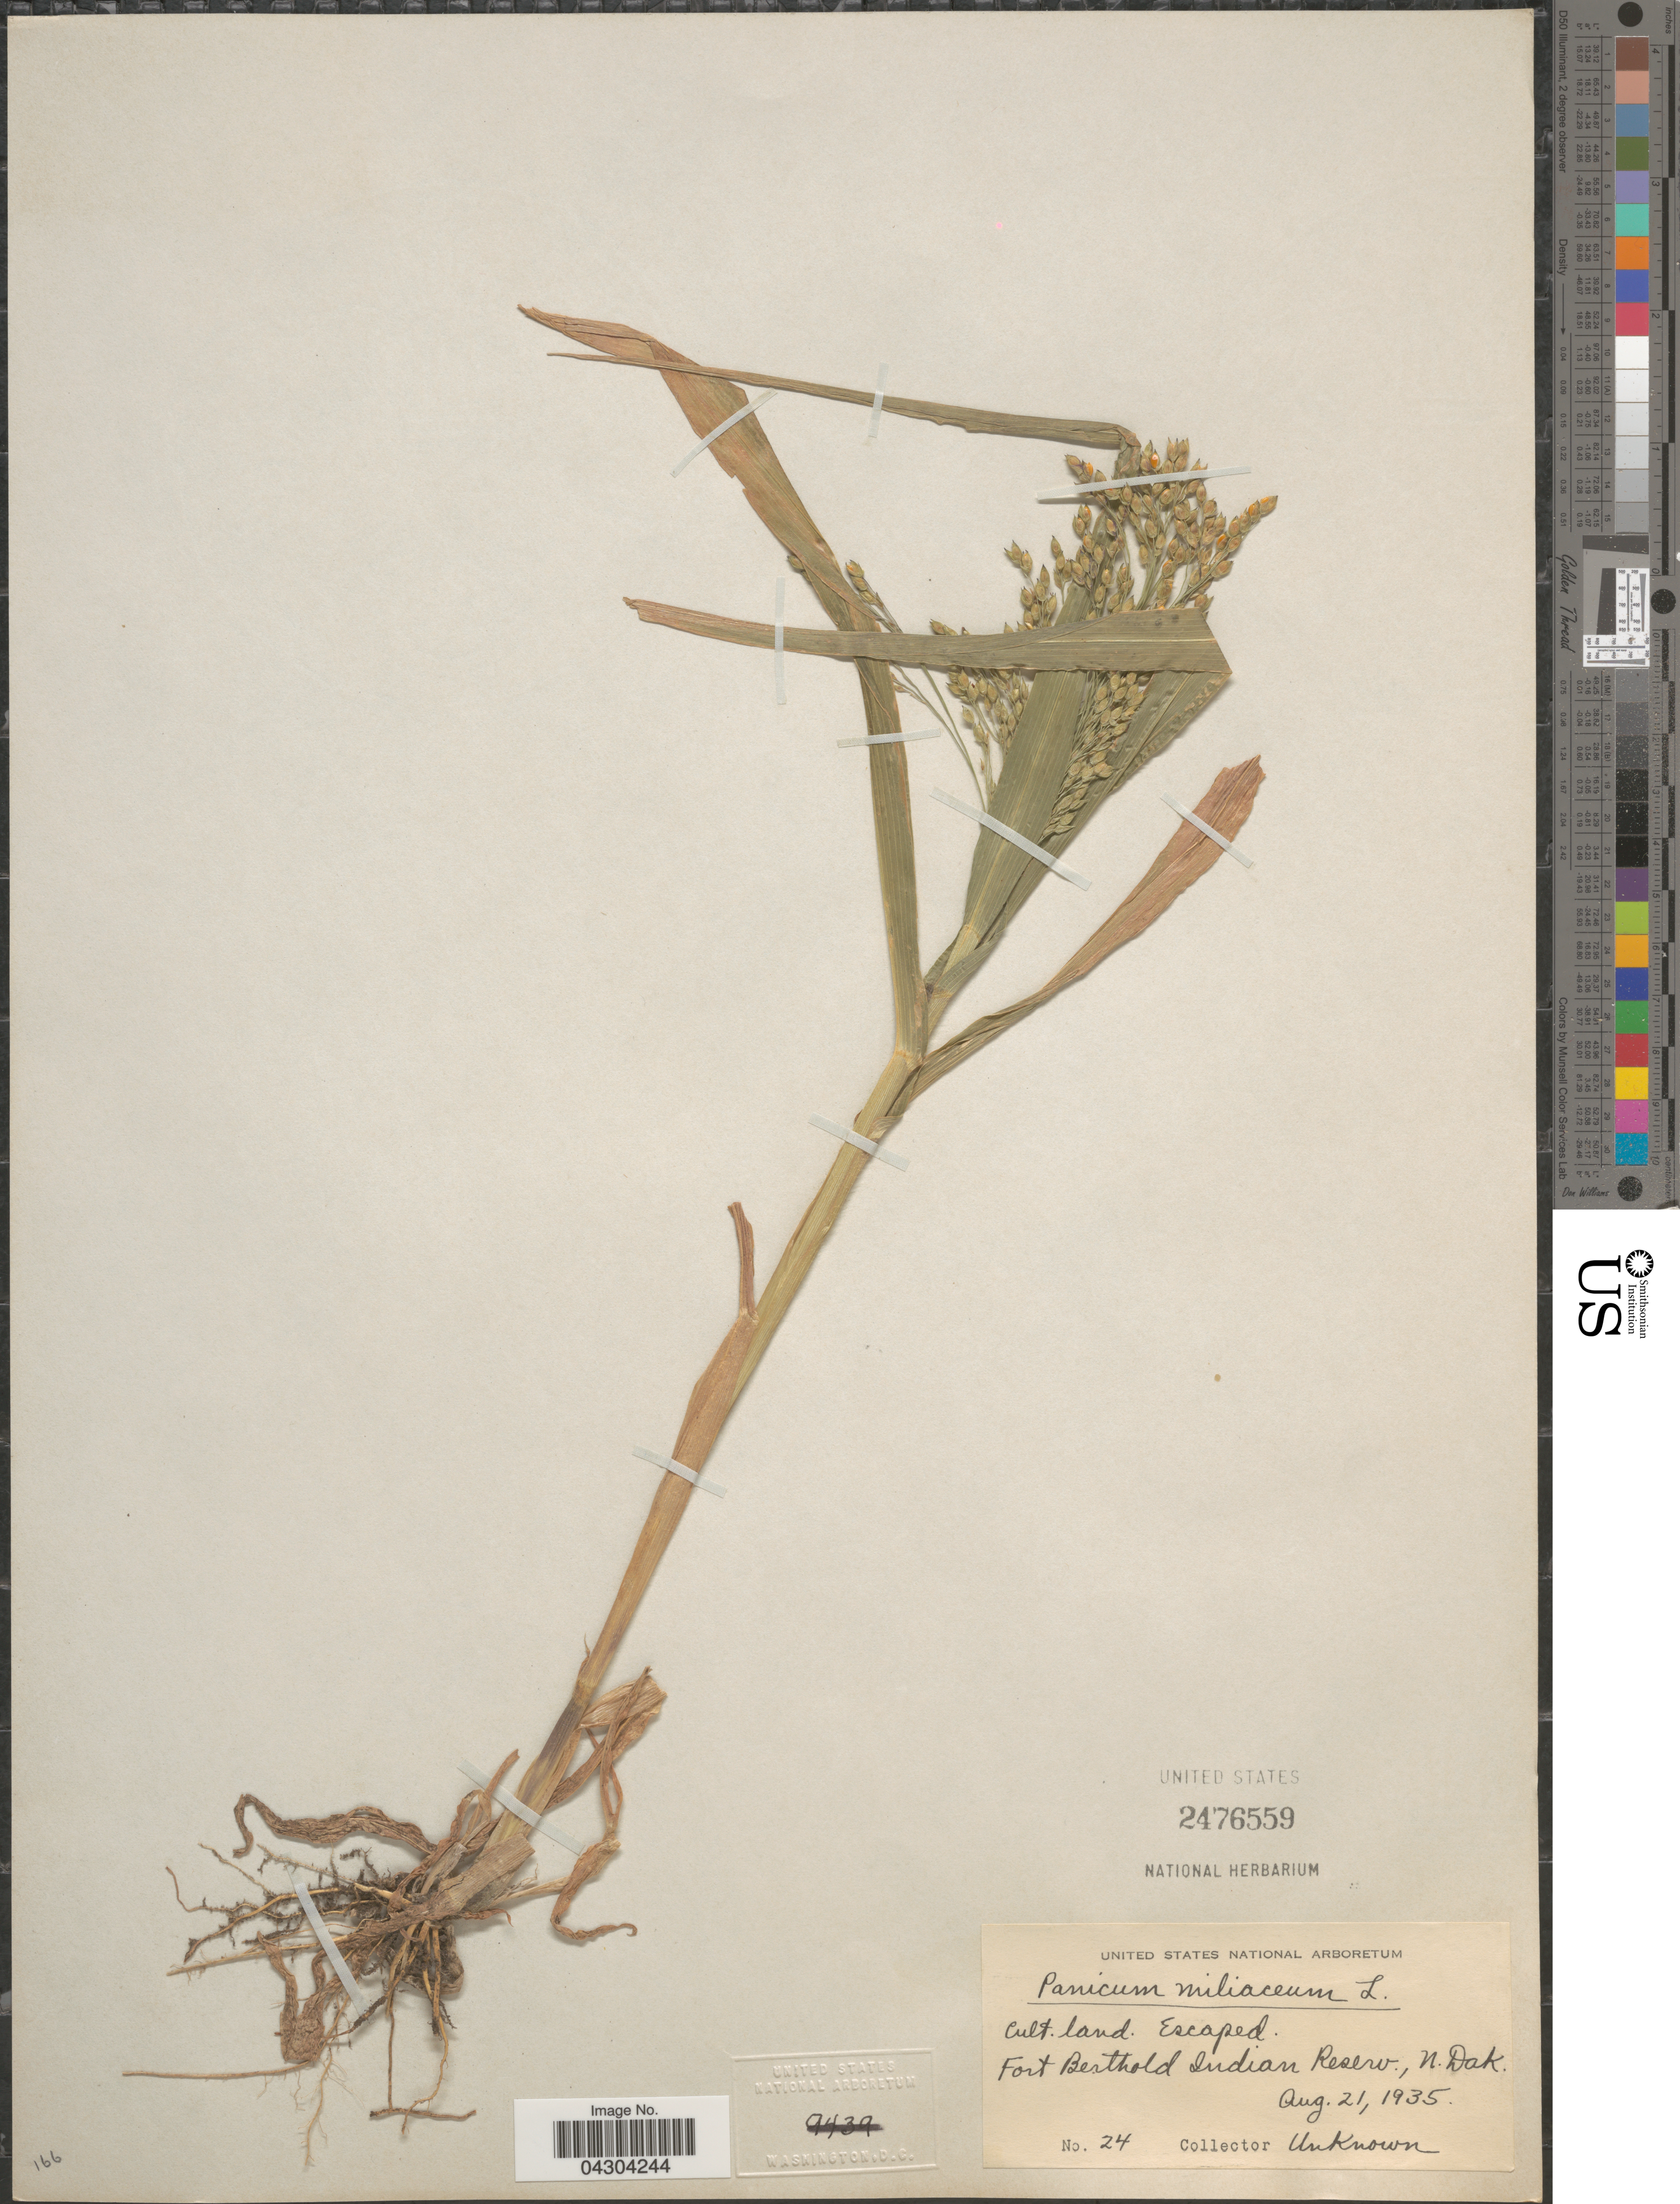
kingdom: Plantae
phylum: Tracheophyta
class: Liliopsida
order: Poales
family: Poaceae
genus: Panicum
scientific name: Panicum miliaceum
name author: L.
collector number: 24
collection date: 1935-08-21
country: United States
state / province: North Dakota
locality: Fort Berthold Indian Reserv.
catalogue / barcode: US 2476559